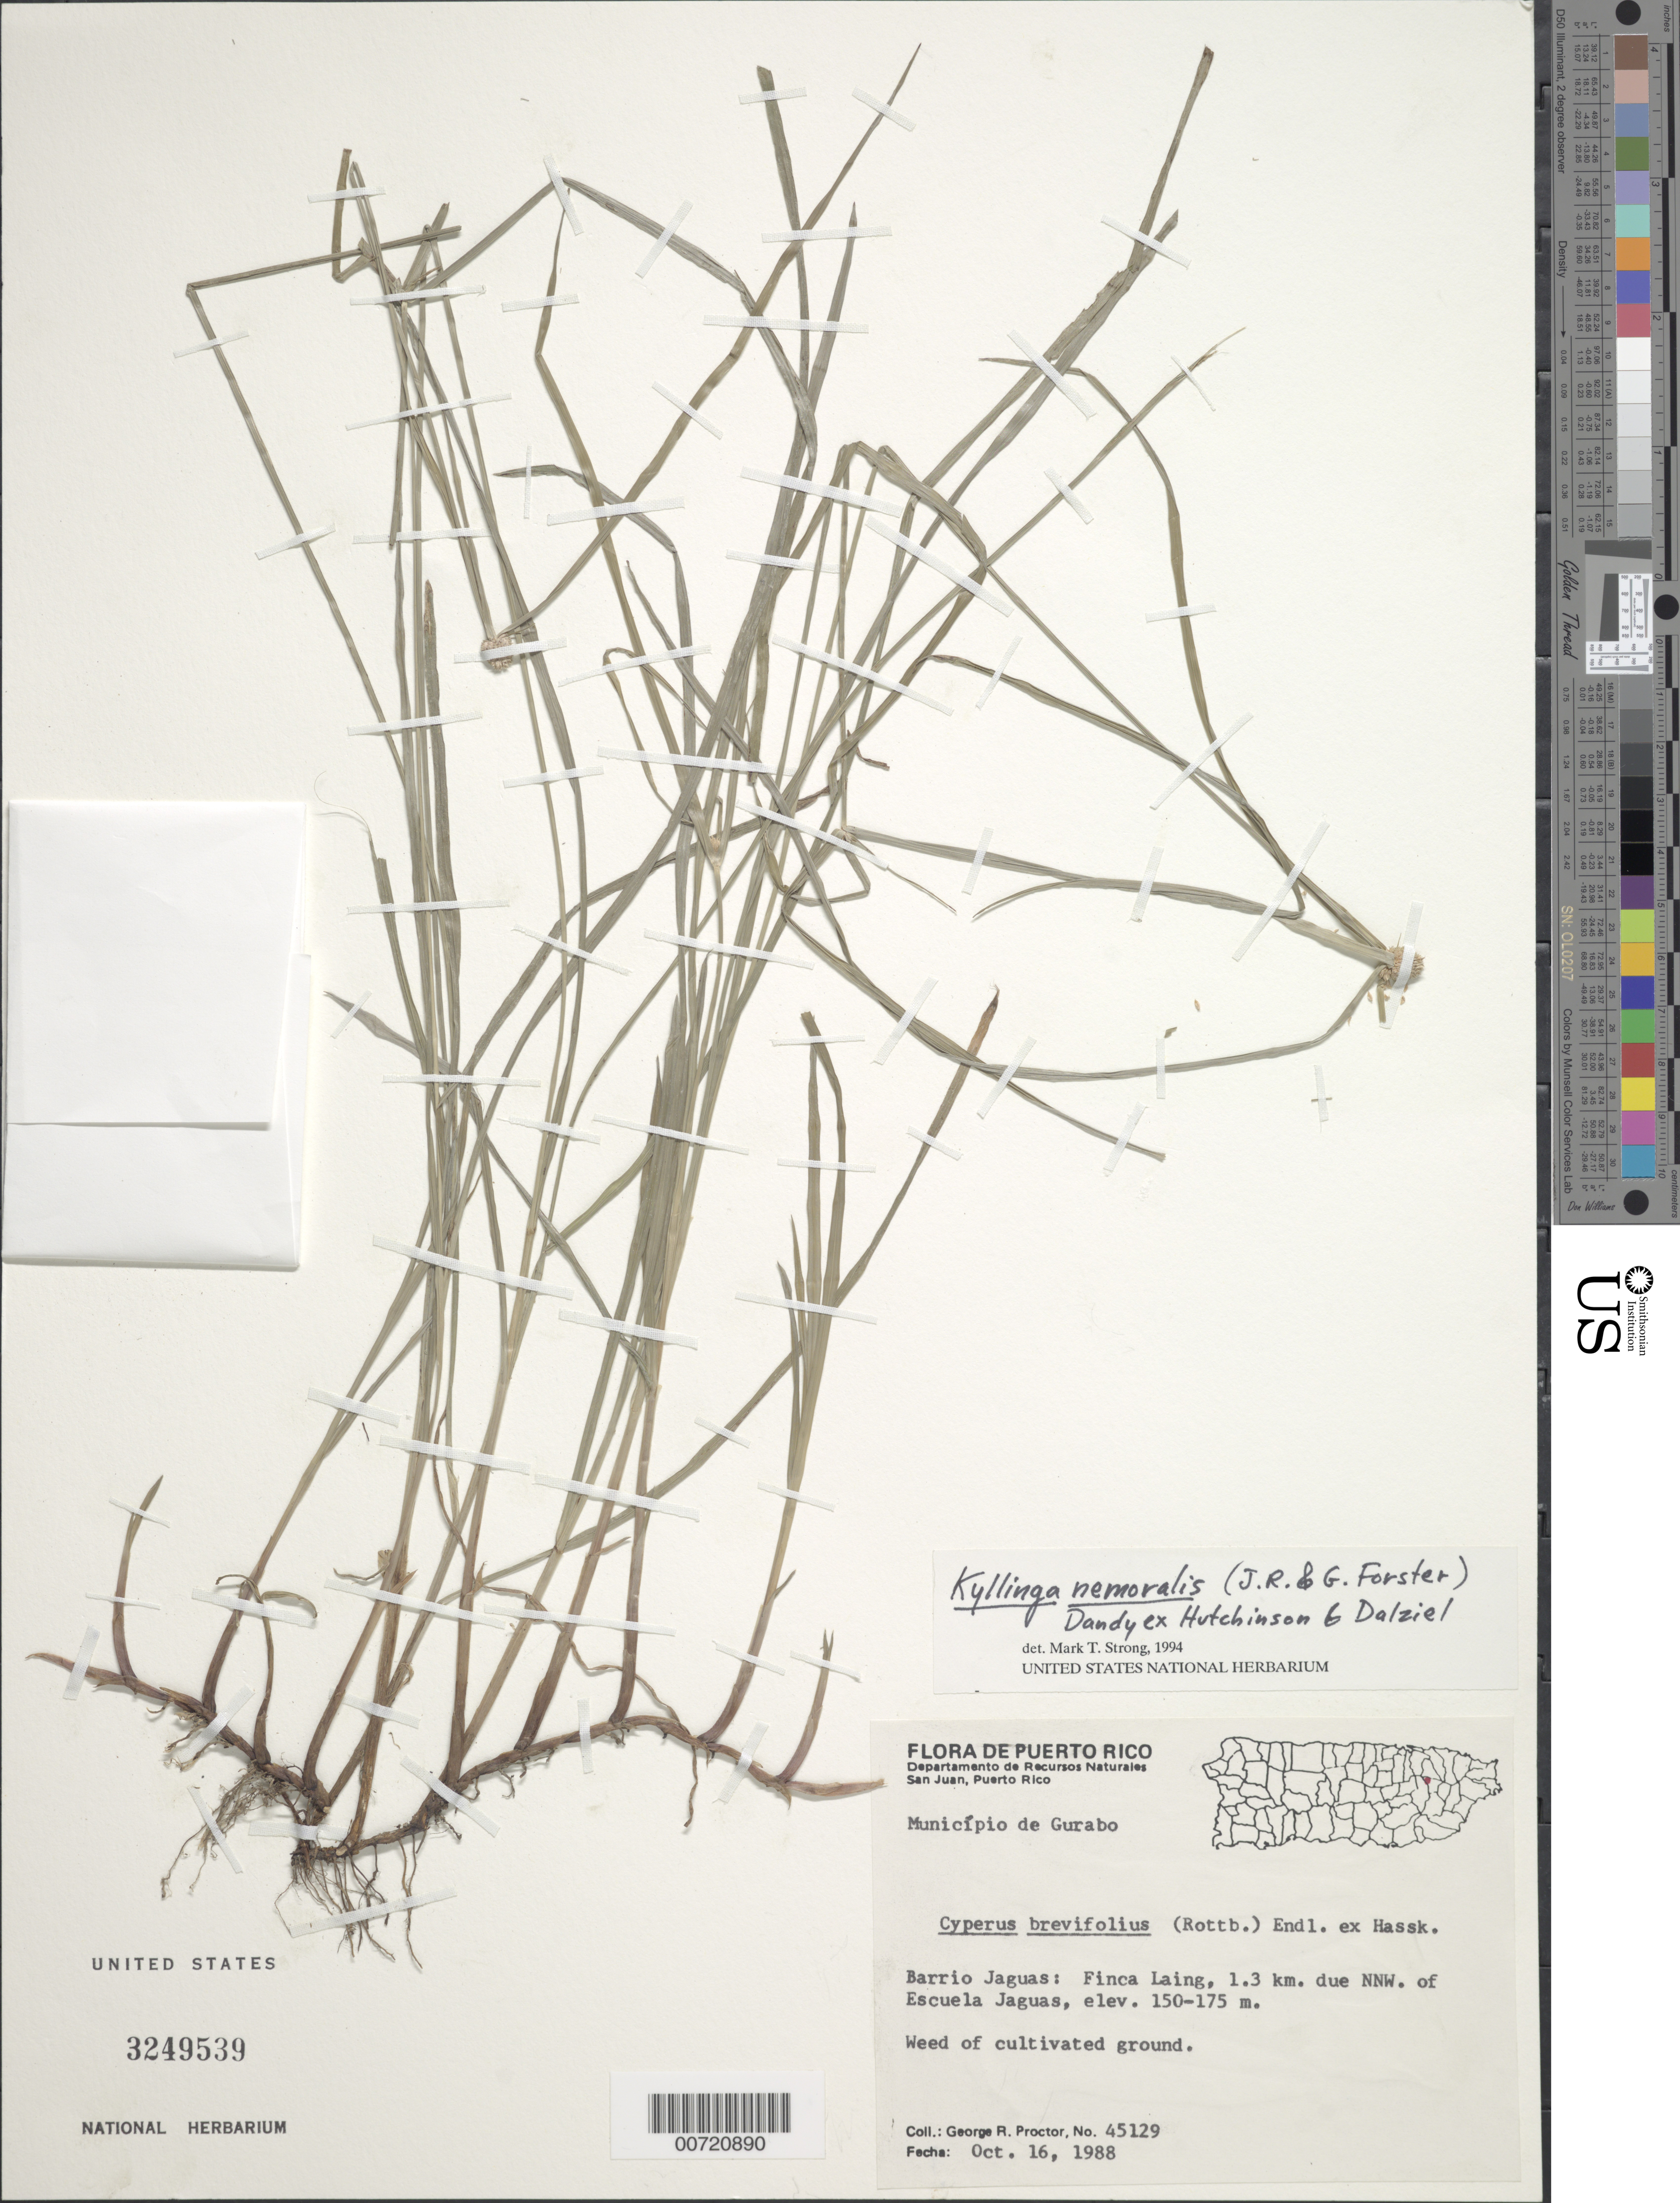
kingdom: Plantae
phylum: Tracheophyta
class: Liliopsida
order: Poales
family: Cyperaceae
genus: Cyperus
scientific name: Cyperus mindorensis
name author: (Steud.) Huygh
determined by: Strong, M. T., (US), Smithsonian Institution - National Museum of Natural History (UNITED STATES)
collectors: G. R. Proctor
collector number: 45129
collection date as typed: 16 Oct 1988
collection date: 1988-10-16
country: Puerto Rico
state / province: Gurabo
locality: Gurabo: Barrio Jaguas, Finca Laing, 1.3 km due NNW of Escuela Jaguas.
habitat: Weed of cultivated ground.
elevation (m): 150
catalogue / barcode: US 3249539